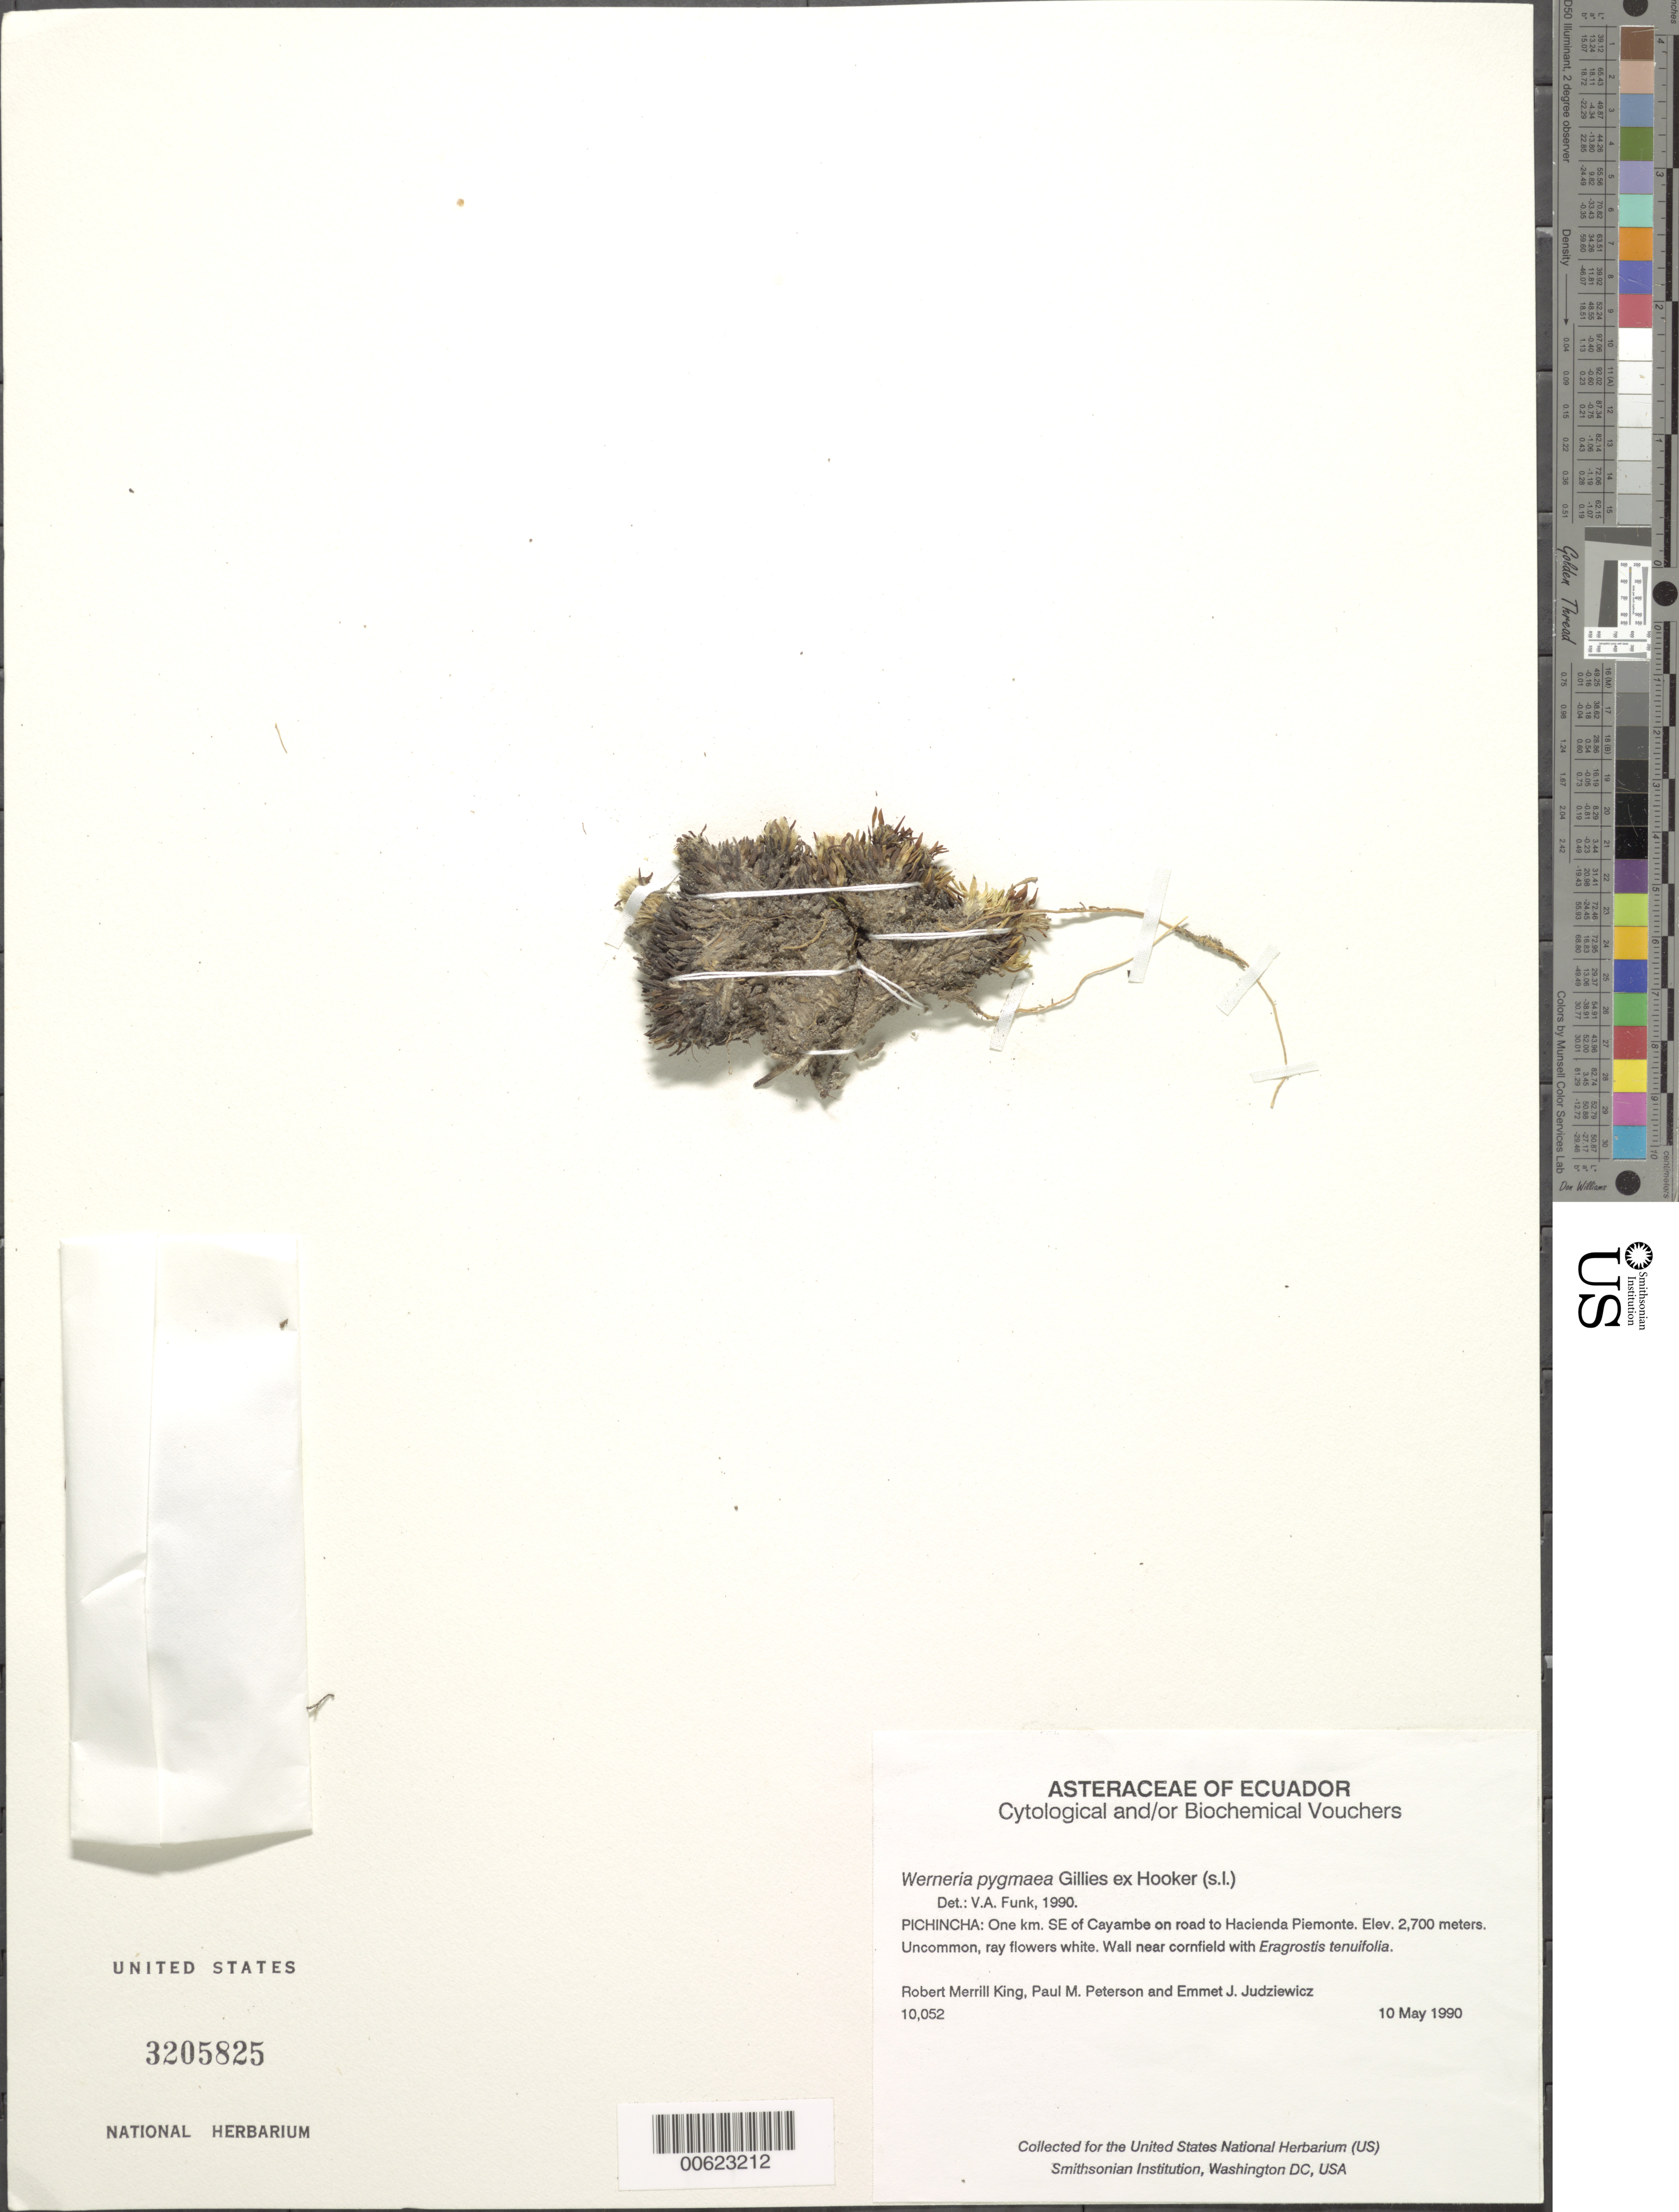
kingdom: Plantae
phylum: Tracheophyta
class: Magnoliopsida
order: Asterales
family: Asteraceae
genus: Werneria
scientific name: Werneria pygmaea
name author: Gillies ex Hook. & Arn.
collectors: R. M. King, P. M. Peterson & E. J. Judziewicz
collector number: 10052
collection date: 1990-05-10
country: Ecuador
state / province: Pichincha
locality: One km SE of Cayambe on road to Hacienda Piemonte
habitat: Wall near cornfield with Eragrostis tenuifolia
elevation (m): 2700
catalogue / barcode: US 3205825